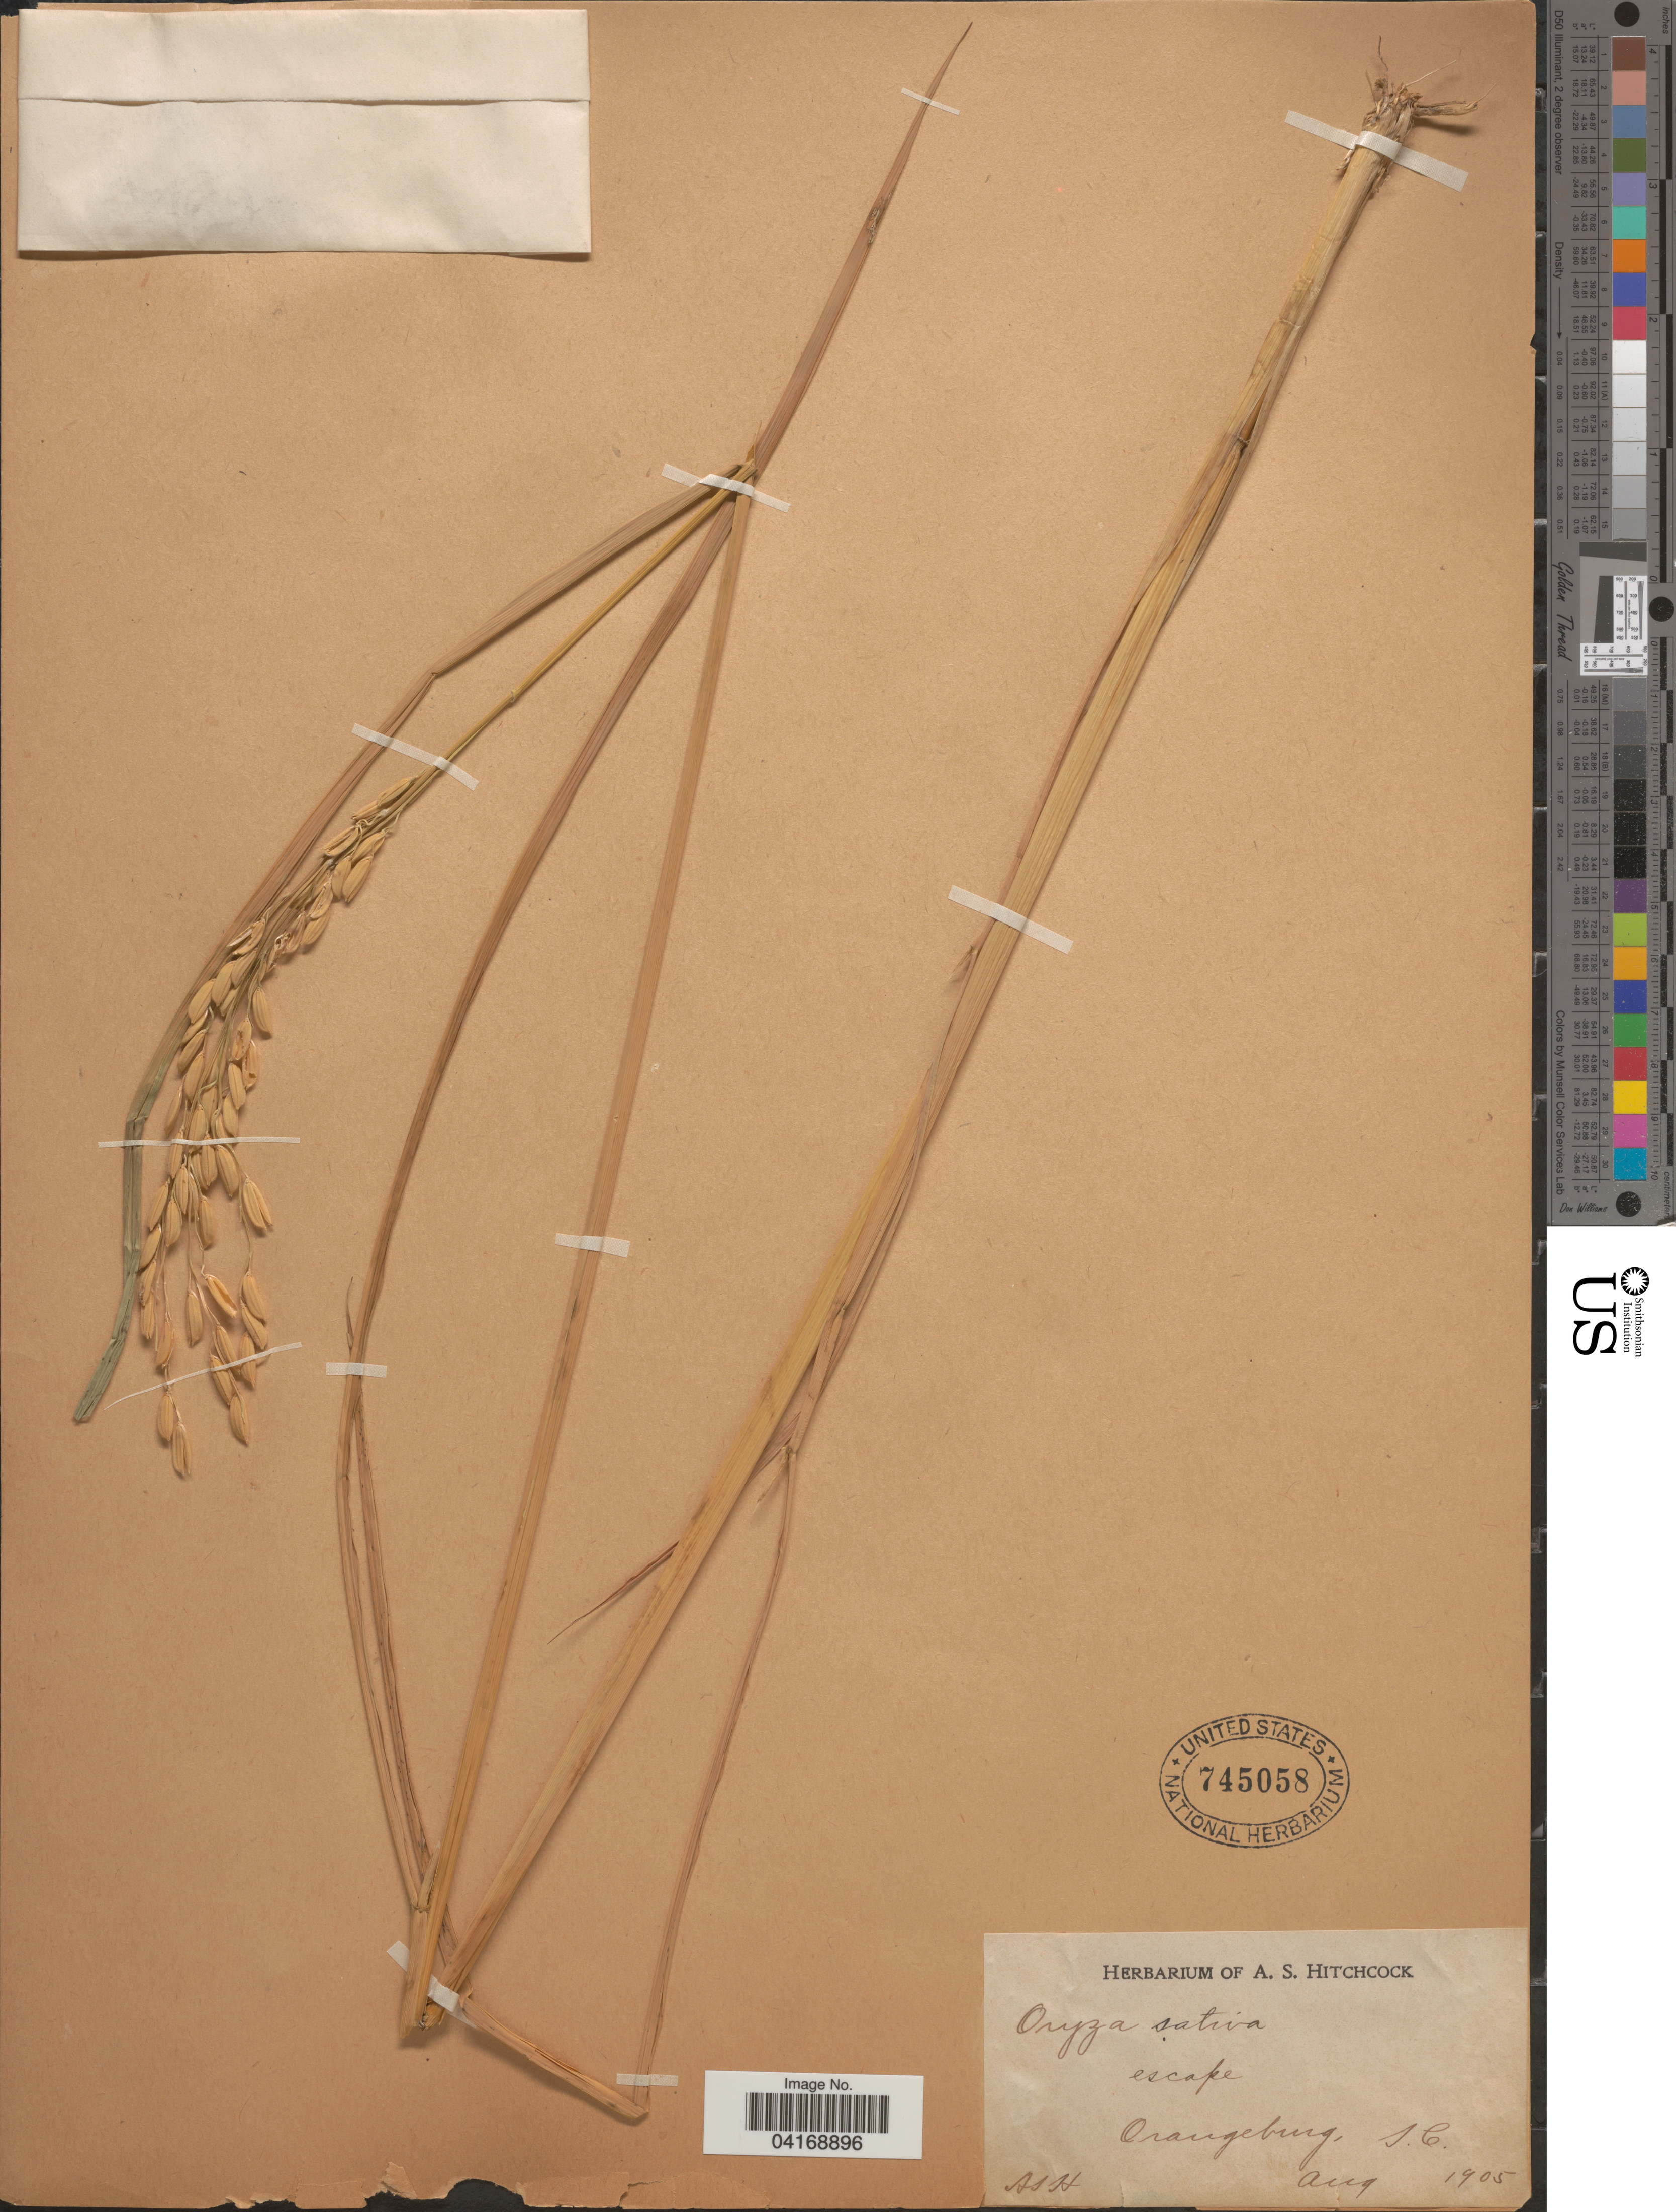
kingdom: Plantae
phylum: Tracheophyta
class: Liliopsida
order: Poales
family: Poaceae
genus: Oryza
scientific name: Oryza sativa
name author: L.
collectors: A. S. Hitchcock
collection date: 1905-08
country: United States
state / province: South Carolina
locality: Orangeburg.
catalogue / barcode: US 745058